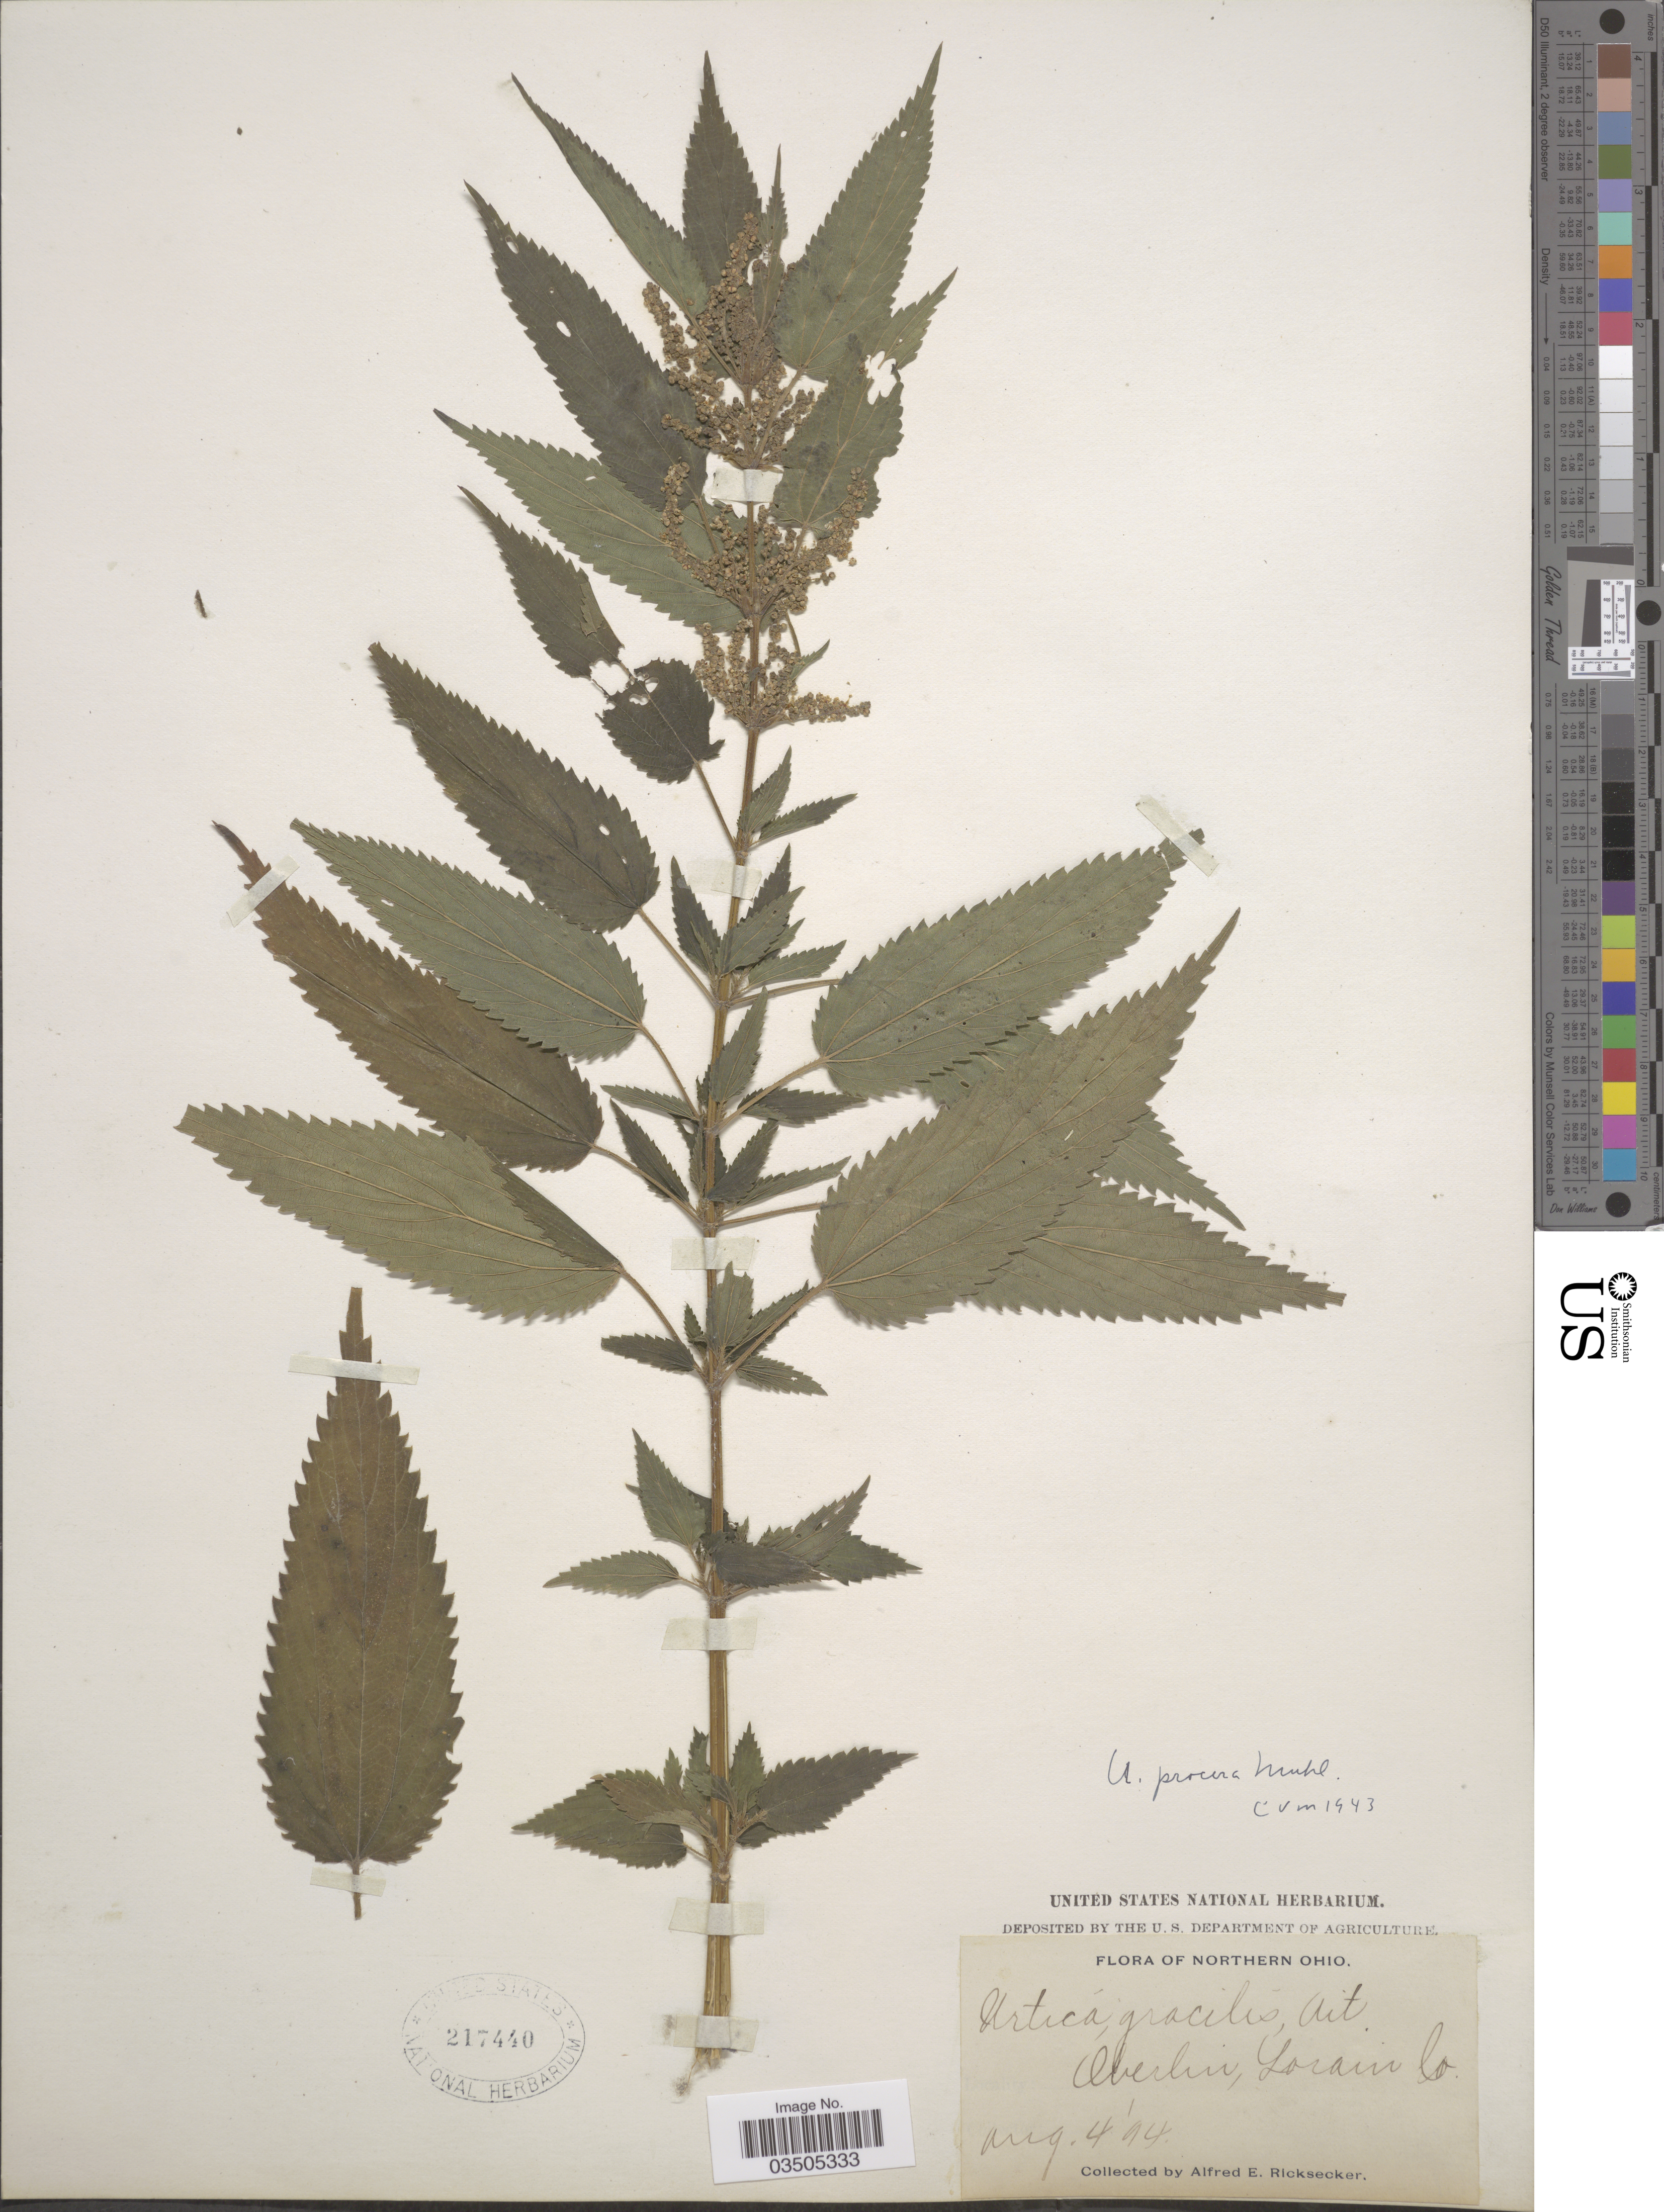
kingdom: Plantae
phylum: Tracheophyta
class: Magnoliopsida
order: Rosales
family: Urticaceae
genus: Urtica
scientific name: Urtica dioica subsp. gracilis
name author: L.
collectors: A. E. Ricksecker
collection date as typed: Transcribed d/m/y: 4/8/94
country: United States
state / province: Ohio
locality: Northern Ohio. Oberlin, Lorain Co.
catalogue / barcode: US 217440